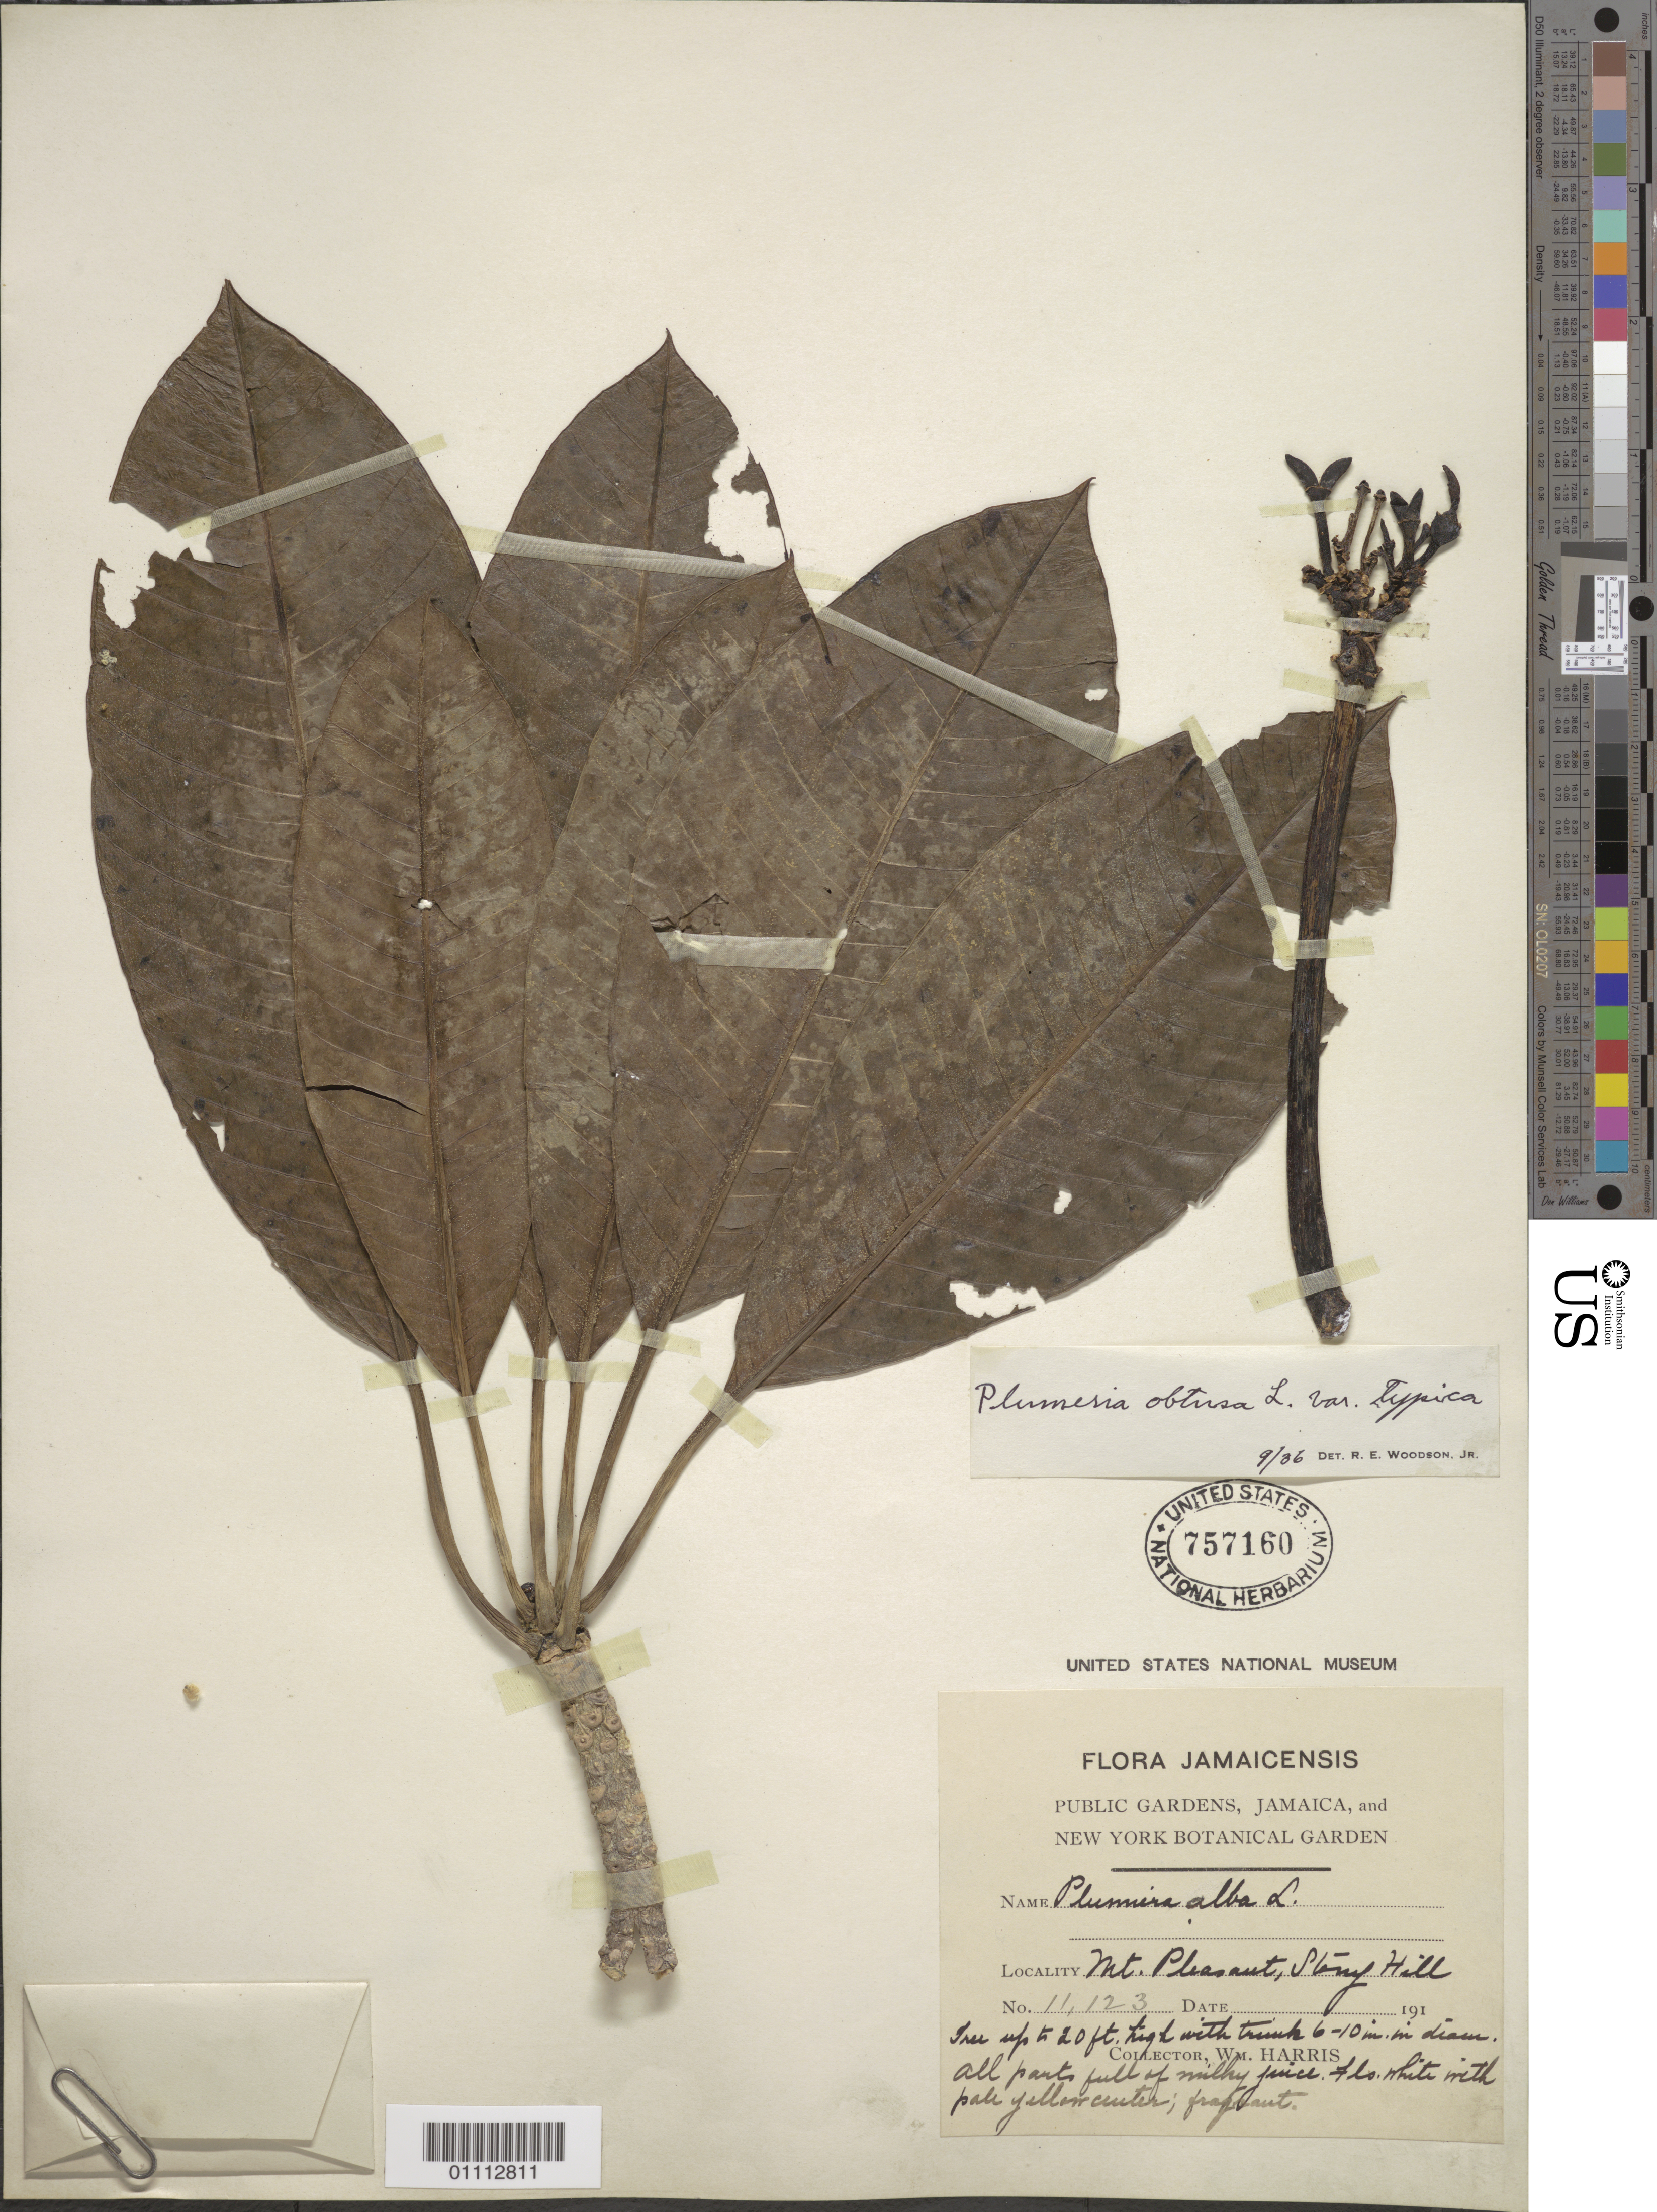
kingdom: Plantae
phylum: Tracheophyta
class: Magnoliopsida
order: Gentianales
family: Apocynaceae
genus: Plumeria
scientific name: Plumeria obtusa var. typica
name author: Woodson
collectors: W. Harris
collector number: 11,123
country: Jamaica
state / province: Saint Andrew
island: Jamaica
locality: Mt. Pleasant, Stony Hill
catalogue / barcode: US 757160